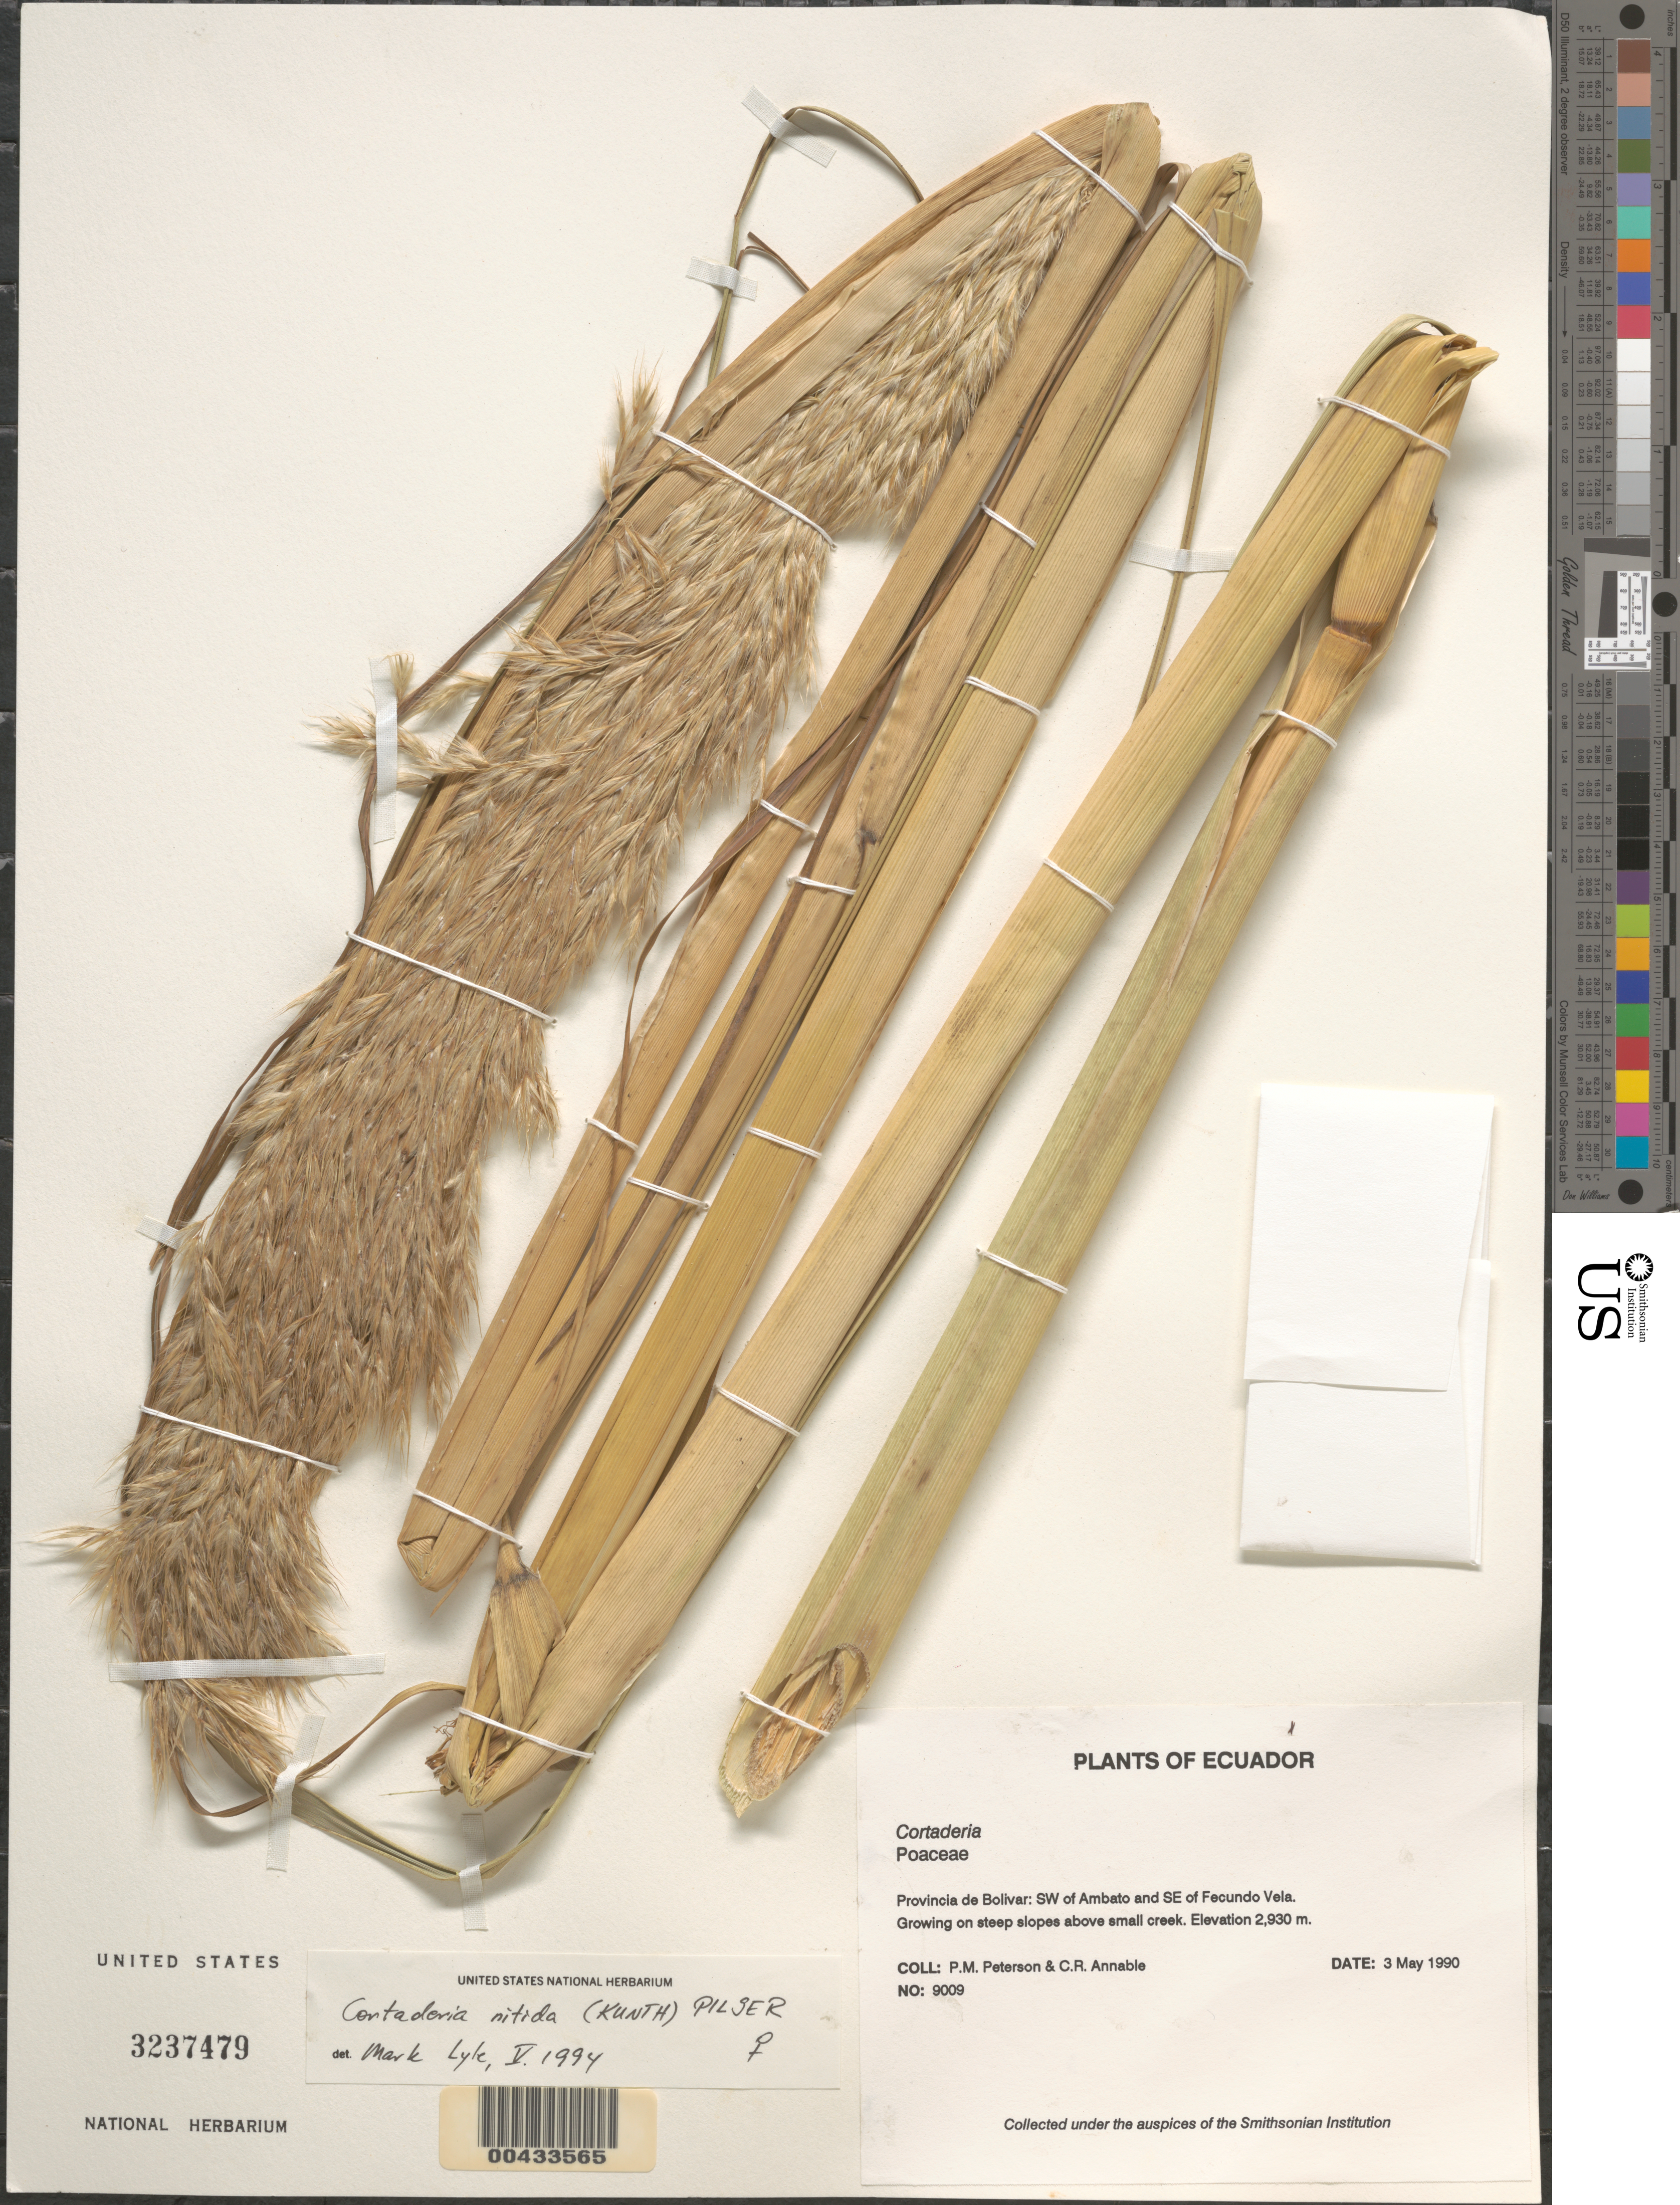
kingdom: Plantae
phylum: Tracheophyta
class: Liliopsida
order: Poales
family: Poaceae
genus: Cortaderia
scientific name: Cortaderia nitida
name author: (Kunth) Pilg.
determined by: Lyle, M.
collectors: P. M. Peterson & C. R. Annable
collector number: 09009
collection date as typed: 03 May 1990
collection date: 1990-05-03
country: Ecuador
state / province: Bolívar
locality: SW of Ambato and 6 km SE of Fecundo Vela.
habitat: Growing on steep slopes above small creek.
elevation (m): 2930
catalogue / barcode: US 3237479